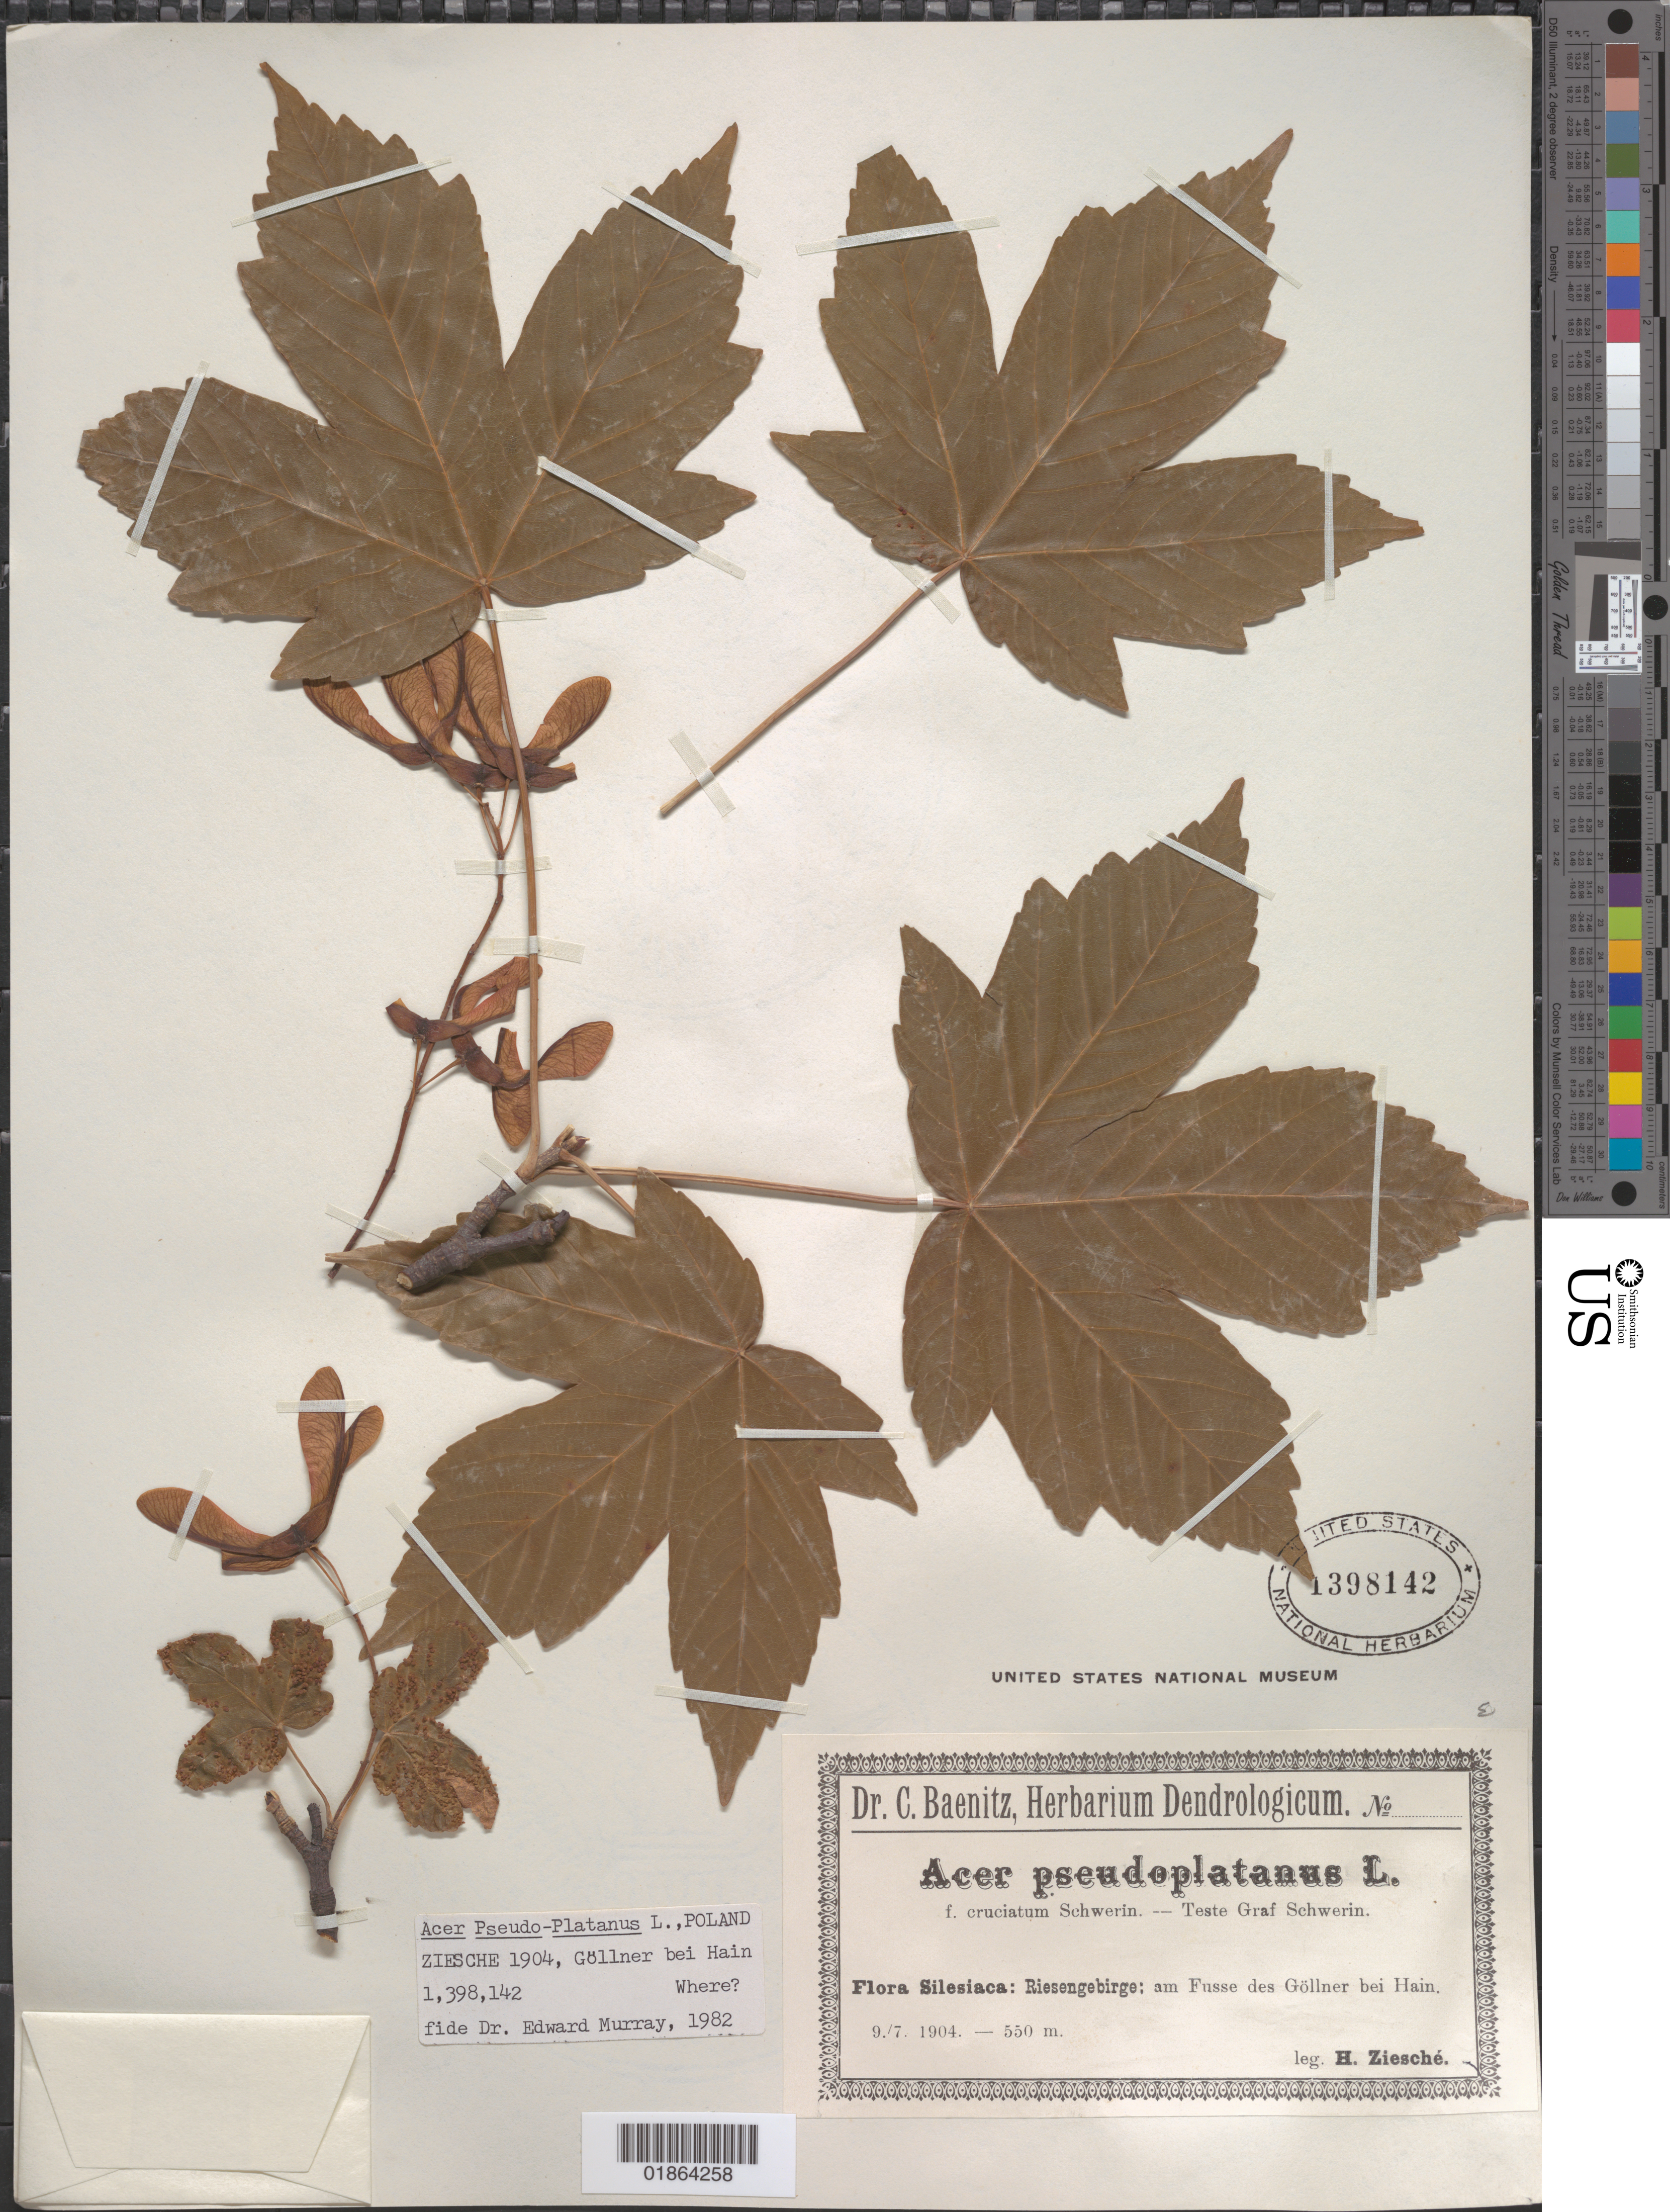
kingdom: Plantae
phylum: Tracheophyta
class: Magnoliopsida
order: Sapindales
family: Sapindaceae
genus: Acer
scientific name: Acer pseudoplatanus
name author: L.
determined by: Murray, Edward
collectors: H. Ziesché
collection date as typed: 9./7. 1904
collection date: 1904-07-09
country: Poland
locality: Silesiaca; Riesengebirge; am Fusse des Göllner bei Hain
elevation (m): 550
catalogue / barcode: US 1398142